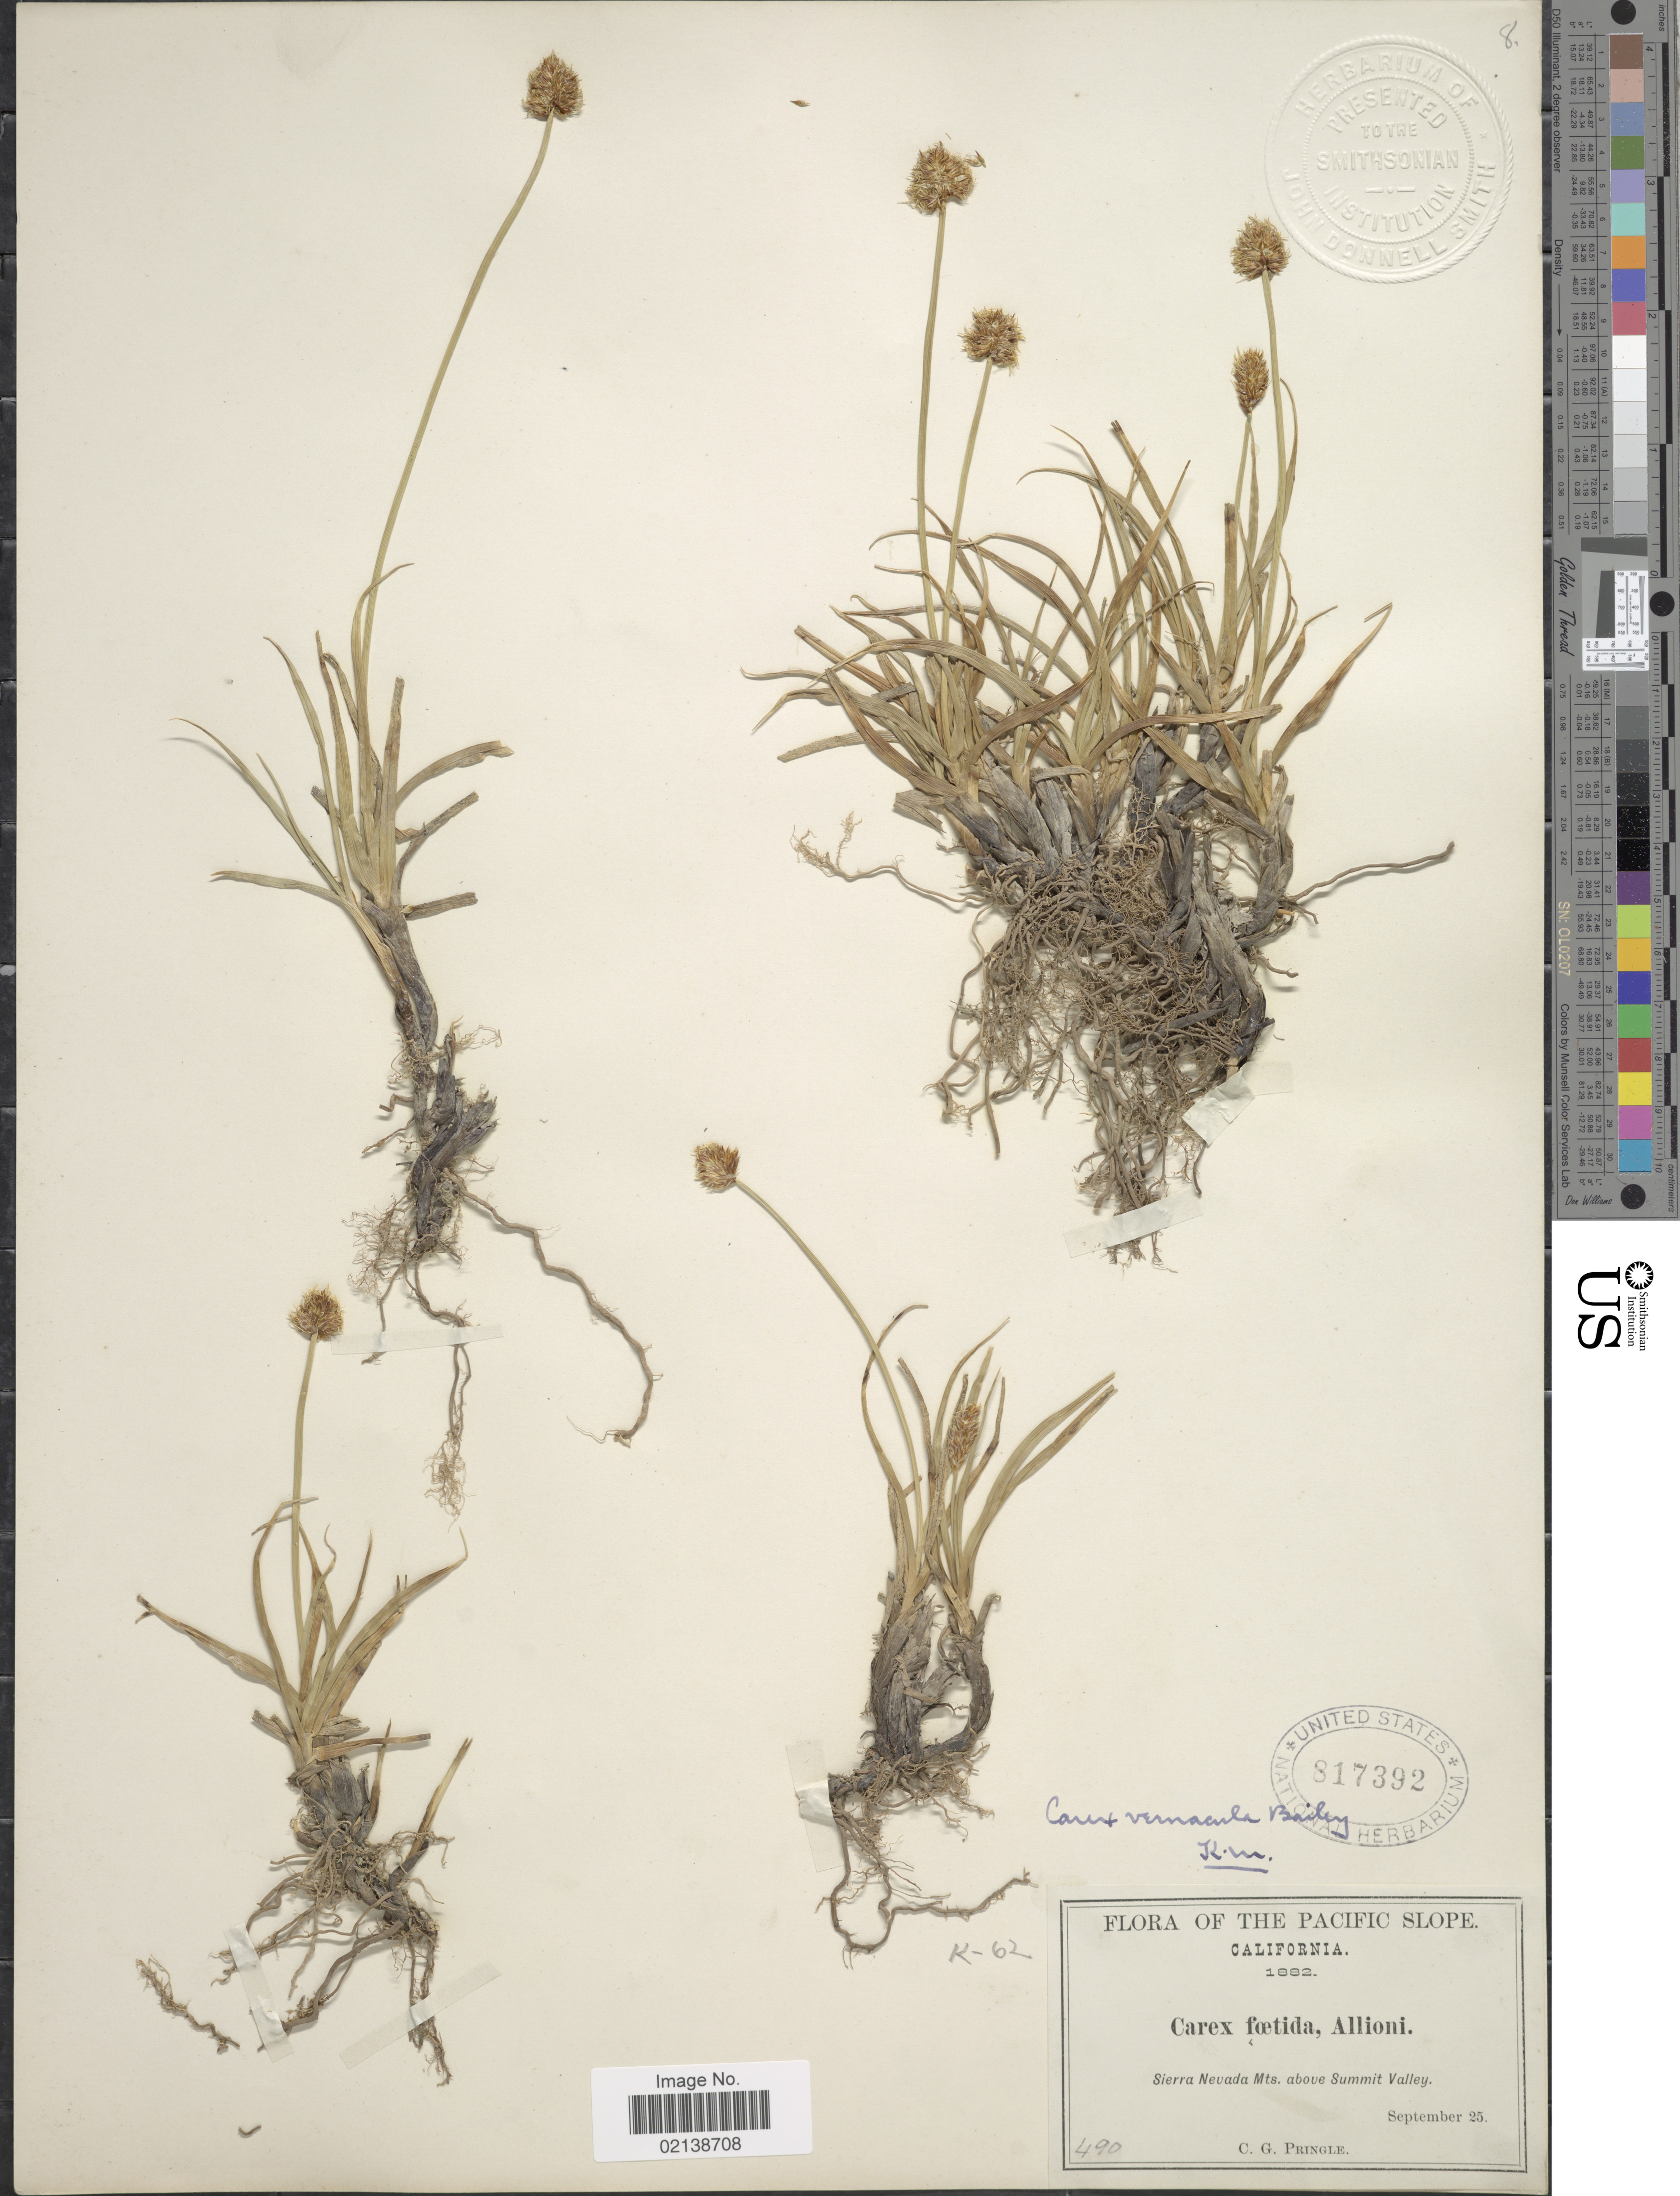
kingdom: Plantae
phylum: Tracheophyta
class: Liliopsida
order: Poales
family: Cyperaceae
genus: Carex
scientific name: Carex vernacula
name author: L.H. Bailey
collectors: C. G. Pringle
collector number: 490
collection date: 1882-09-25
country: United States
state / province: California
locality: The Pacific Slope, California, Sierra Nevada Mts., above Summit Valley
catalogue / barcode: US 817392